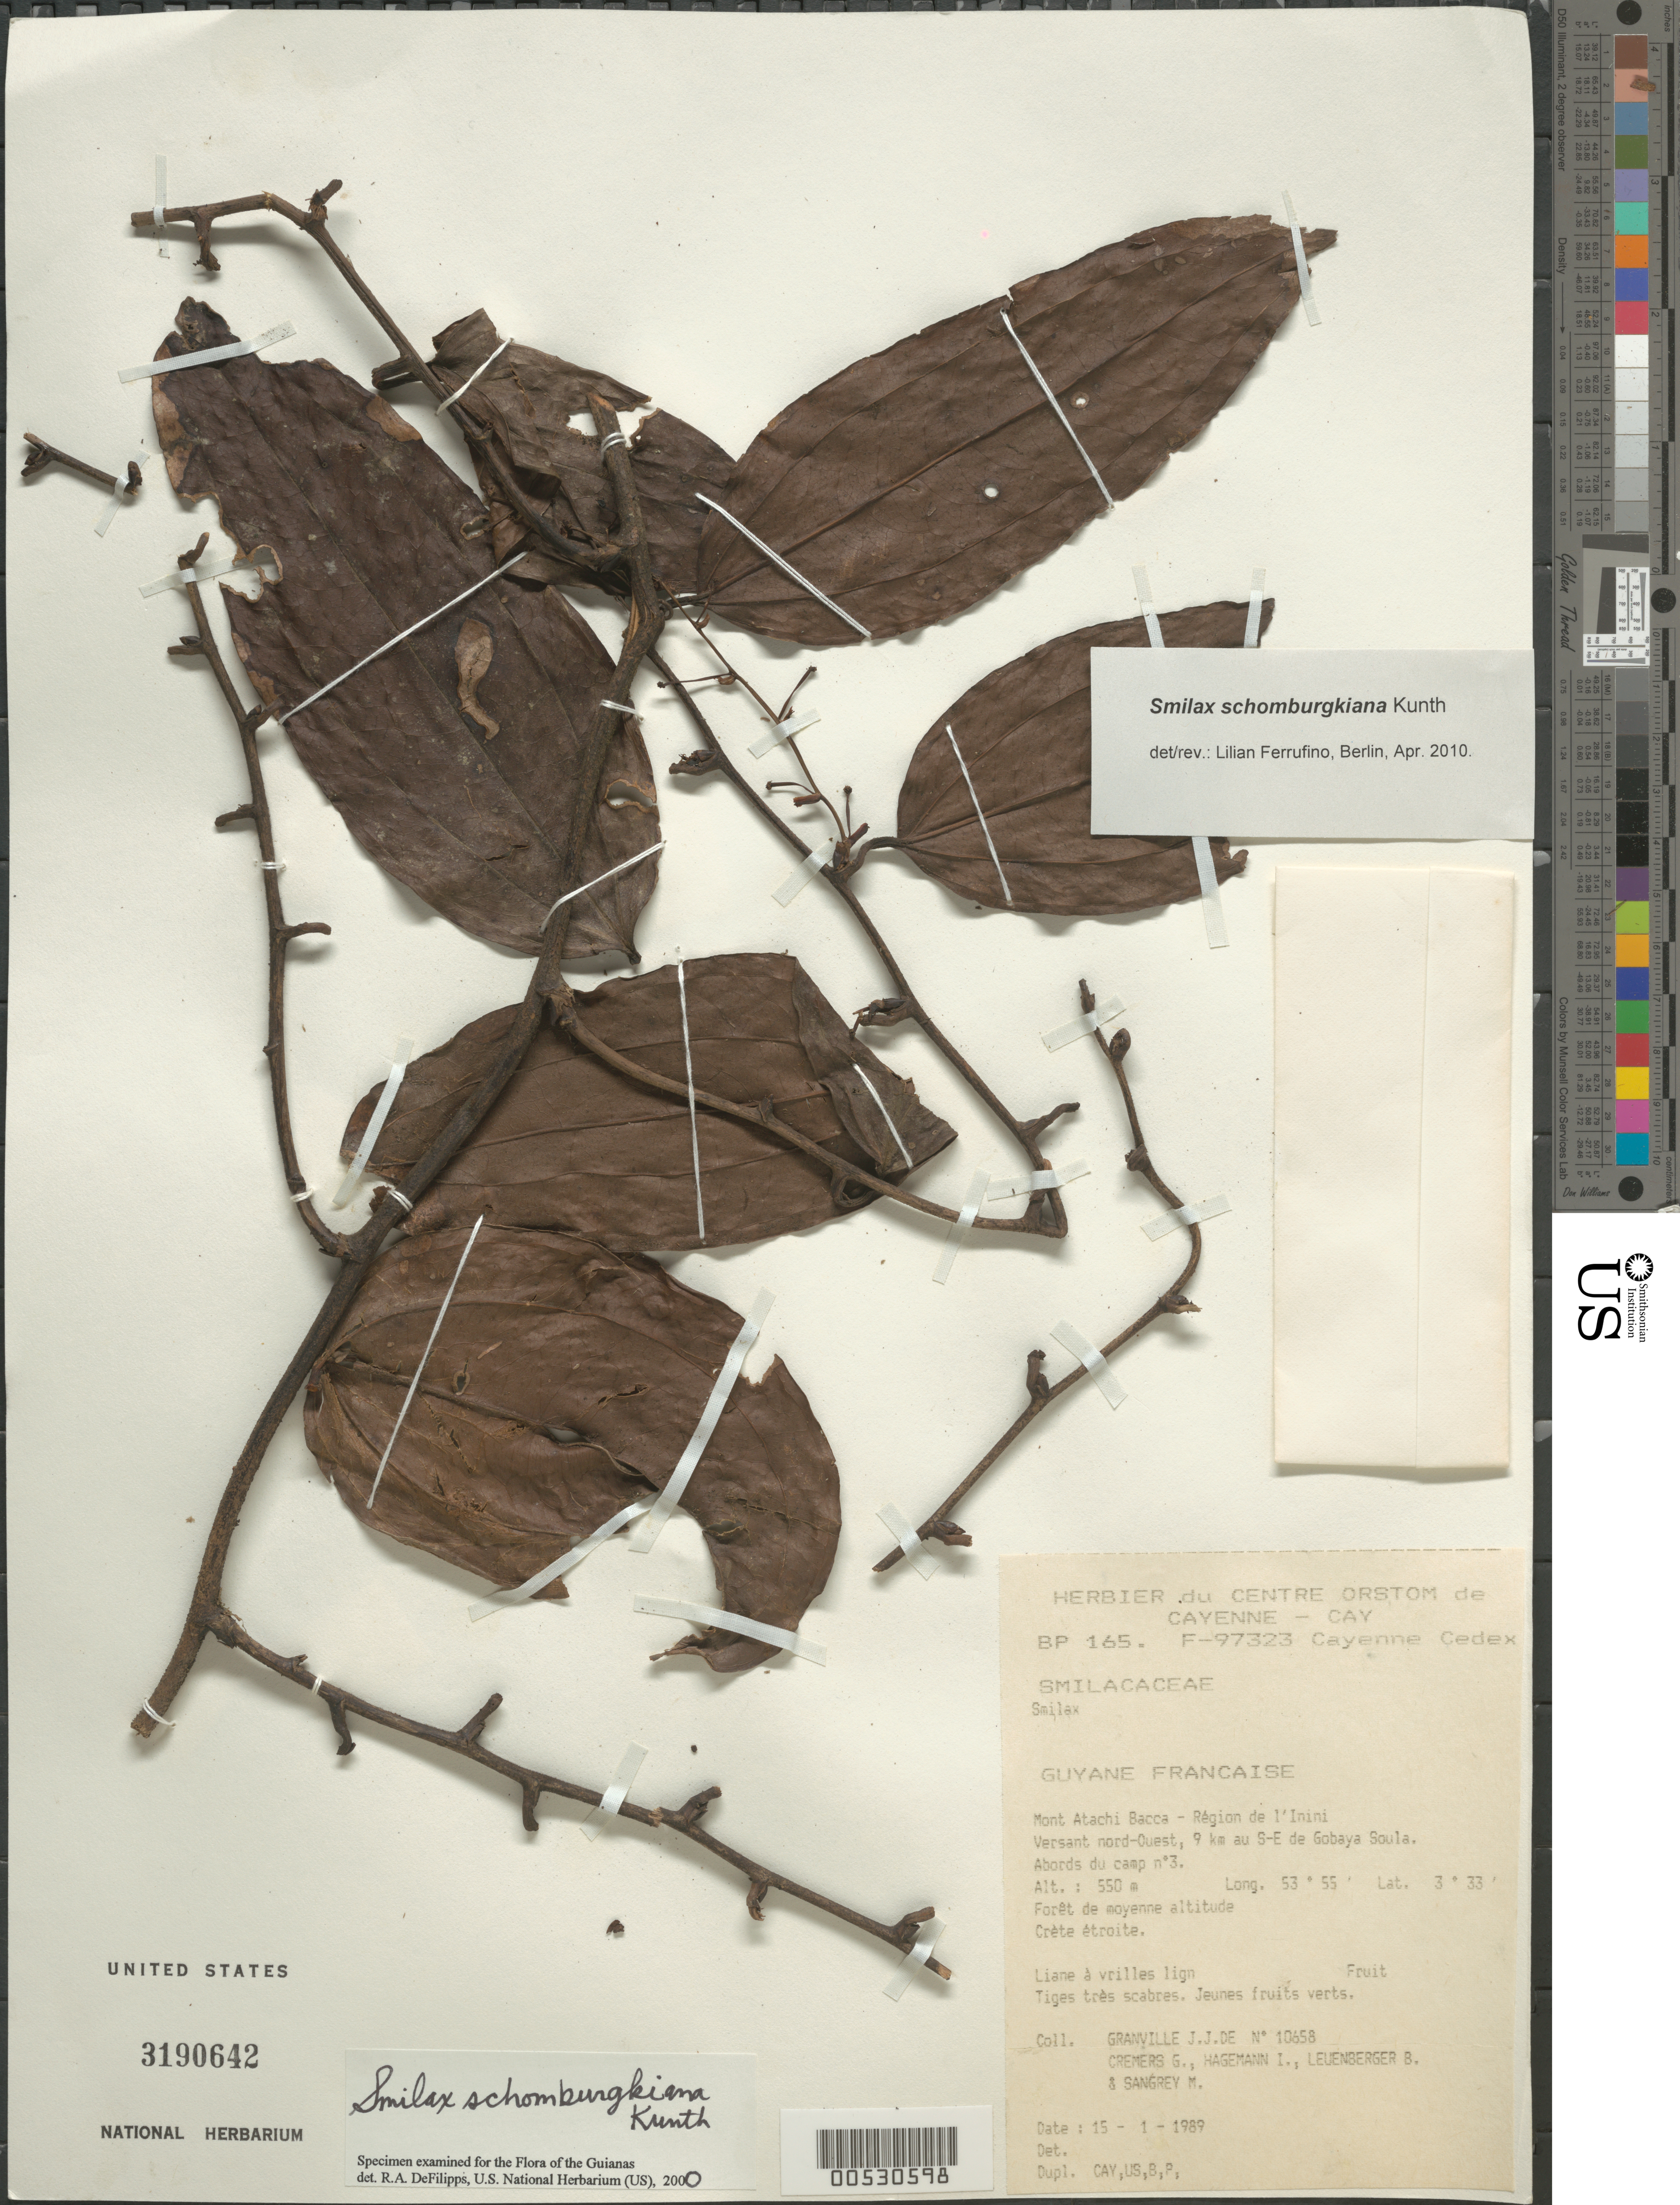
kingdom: Plantae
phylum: Tracheophyta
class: Liliopsida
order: Liliales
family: Smilacaceae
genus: Smilax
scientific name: Smilax schomburgkiana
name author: Kunth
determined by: DeFilipps, R. A.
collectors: J.-J. de Granville, G. Cremers, J. Hagemann, B. E. Leuenberger & M. S. Sangrey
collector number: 10658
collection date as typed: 15-Jan-89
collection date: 1989-01-15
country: French Guiana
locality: Mont Atachi Bacca, région de l'Inini, 9 km SE Gobaya Soula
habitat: Middle altitude forest on narrow ridge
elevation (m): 550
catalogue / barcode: US 3190642